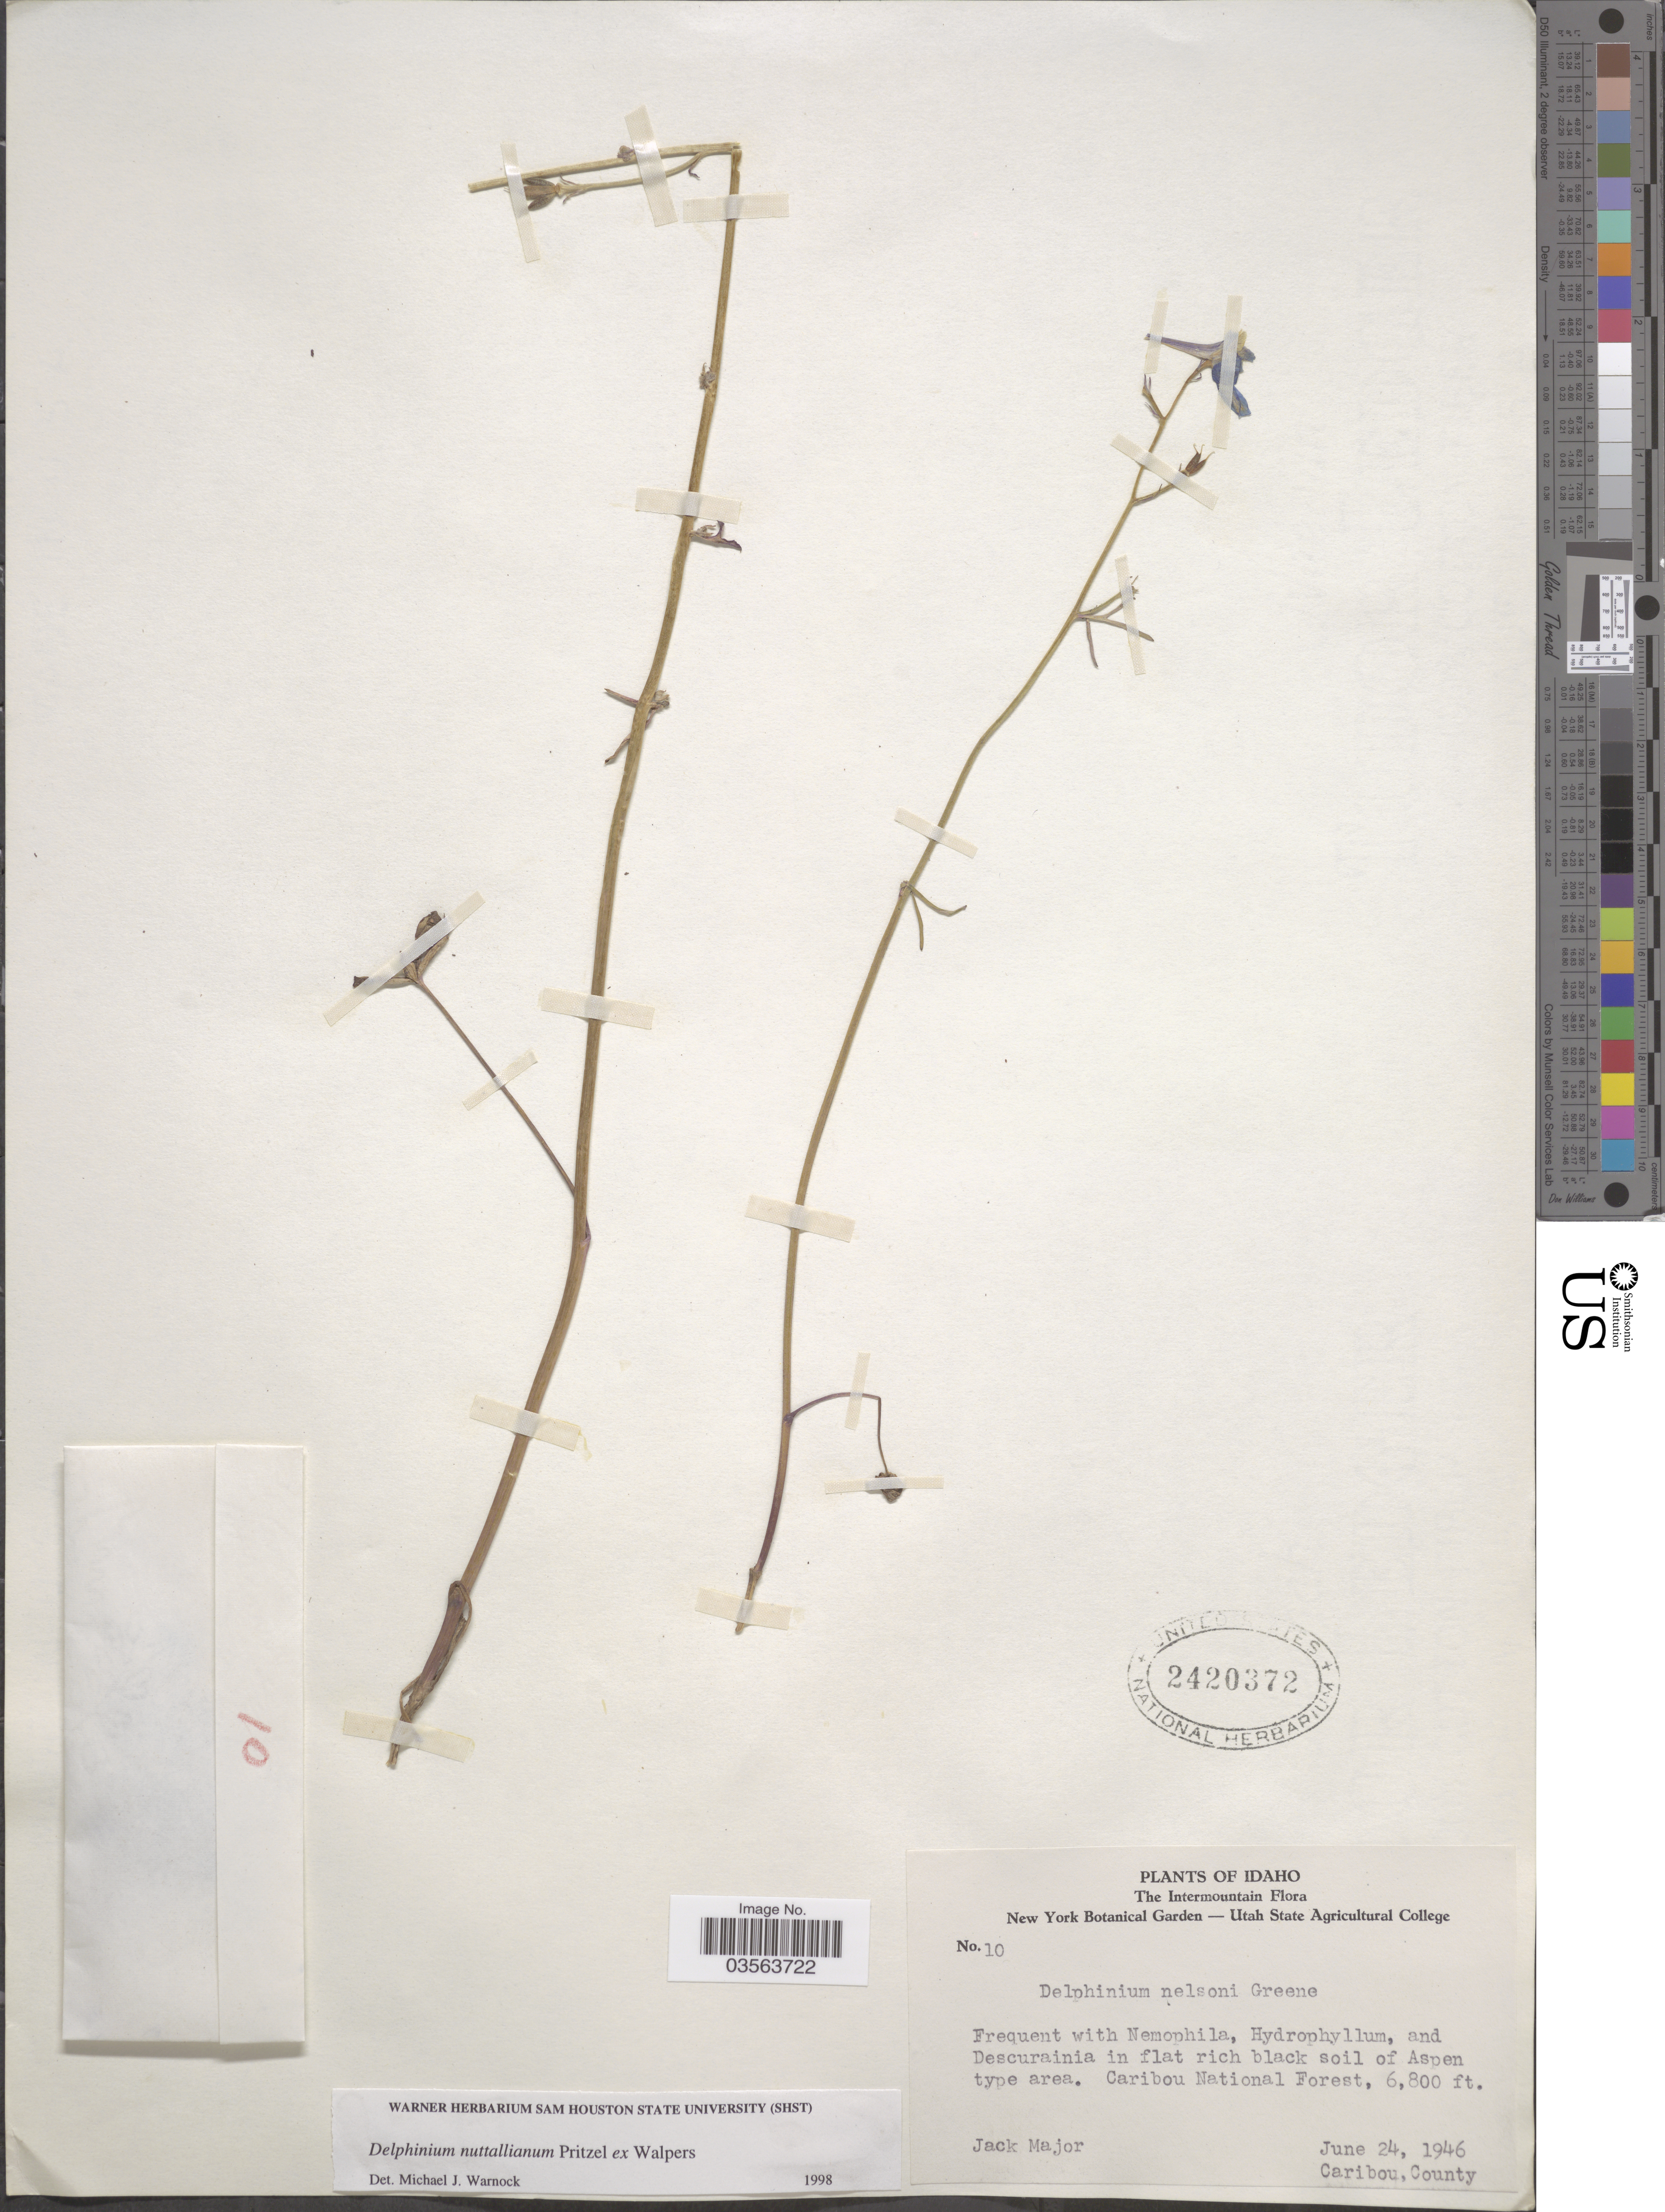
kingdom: Plantae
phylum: Tracheophyta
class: Magnoliopsida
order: Ranunculales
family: Ranunculaceae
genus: Delphinium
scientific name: Delphinium nuttallianum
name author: E. Pritz. ex Walpers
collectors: J. Major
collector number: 10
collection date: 1946-06-24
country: United States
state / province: Idaho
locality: The Intermountain. Caribou National Forest. Caribou, County.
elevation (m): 2073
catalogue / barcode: US 2420372